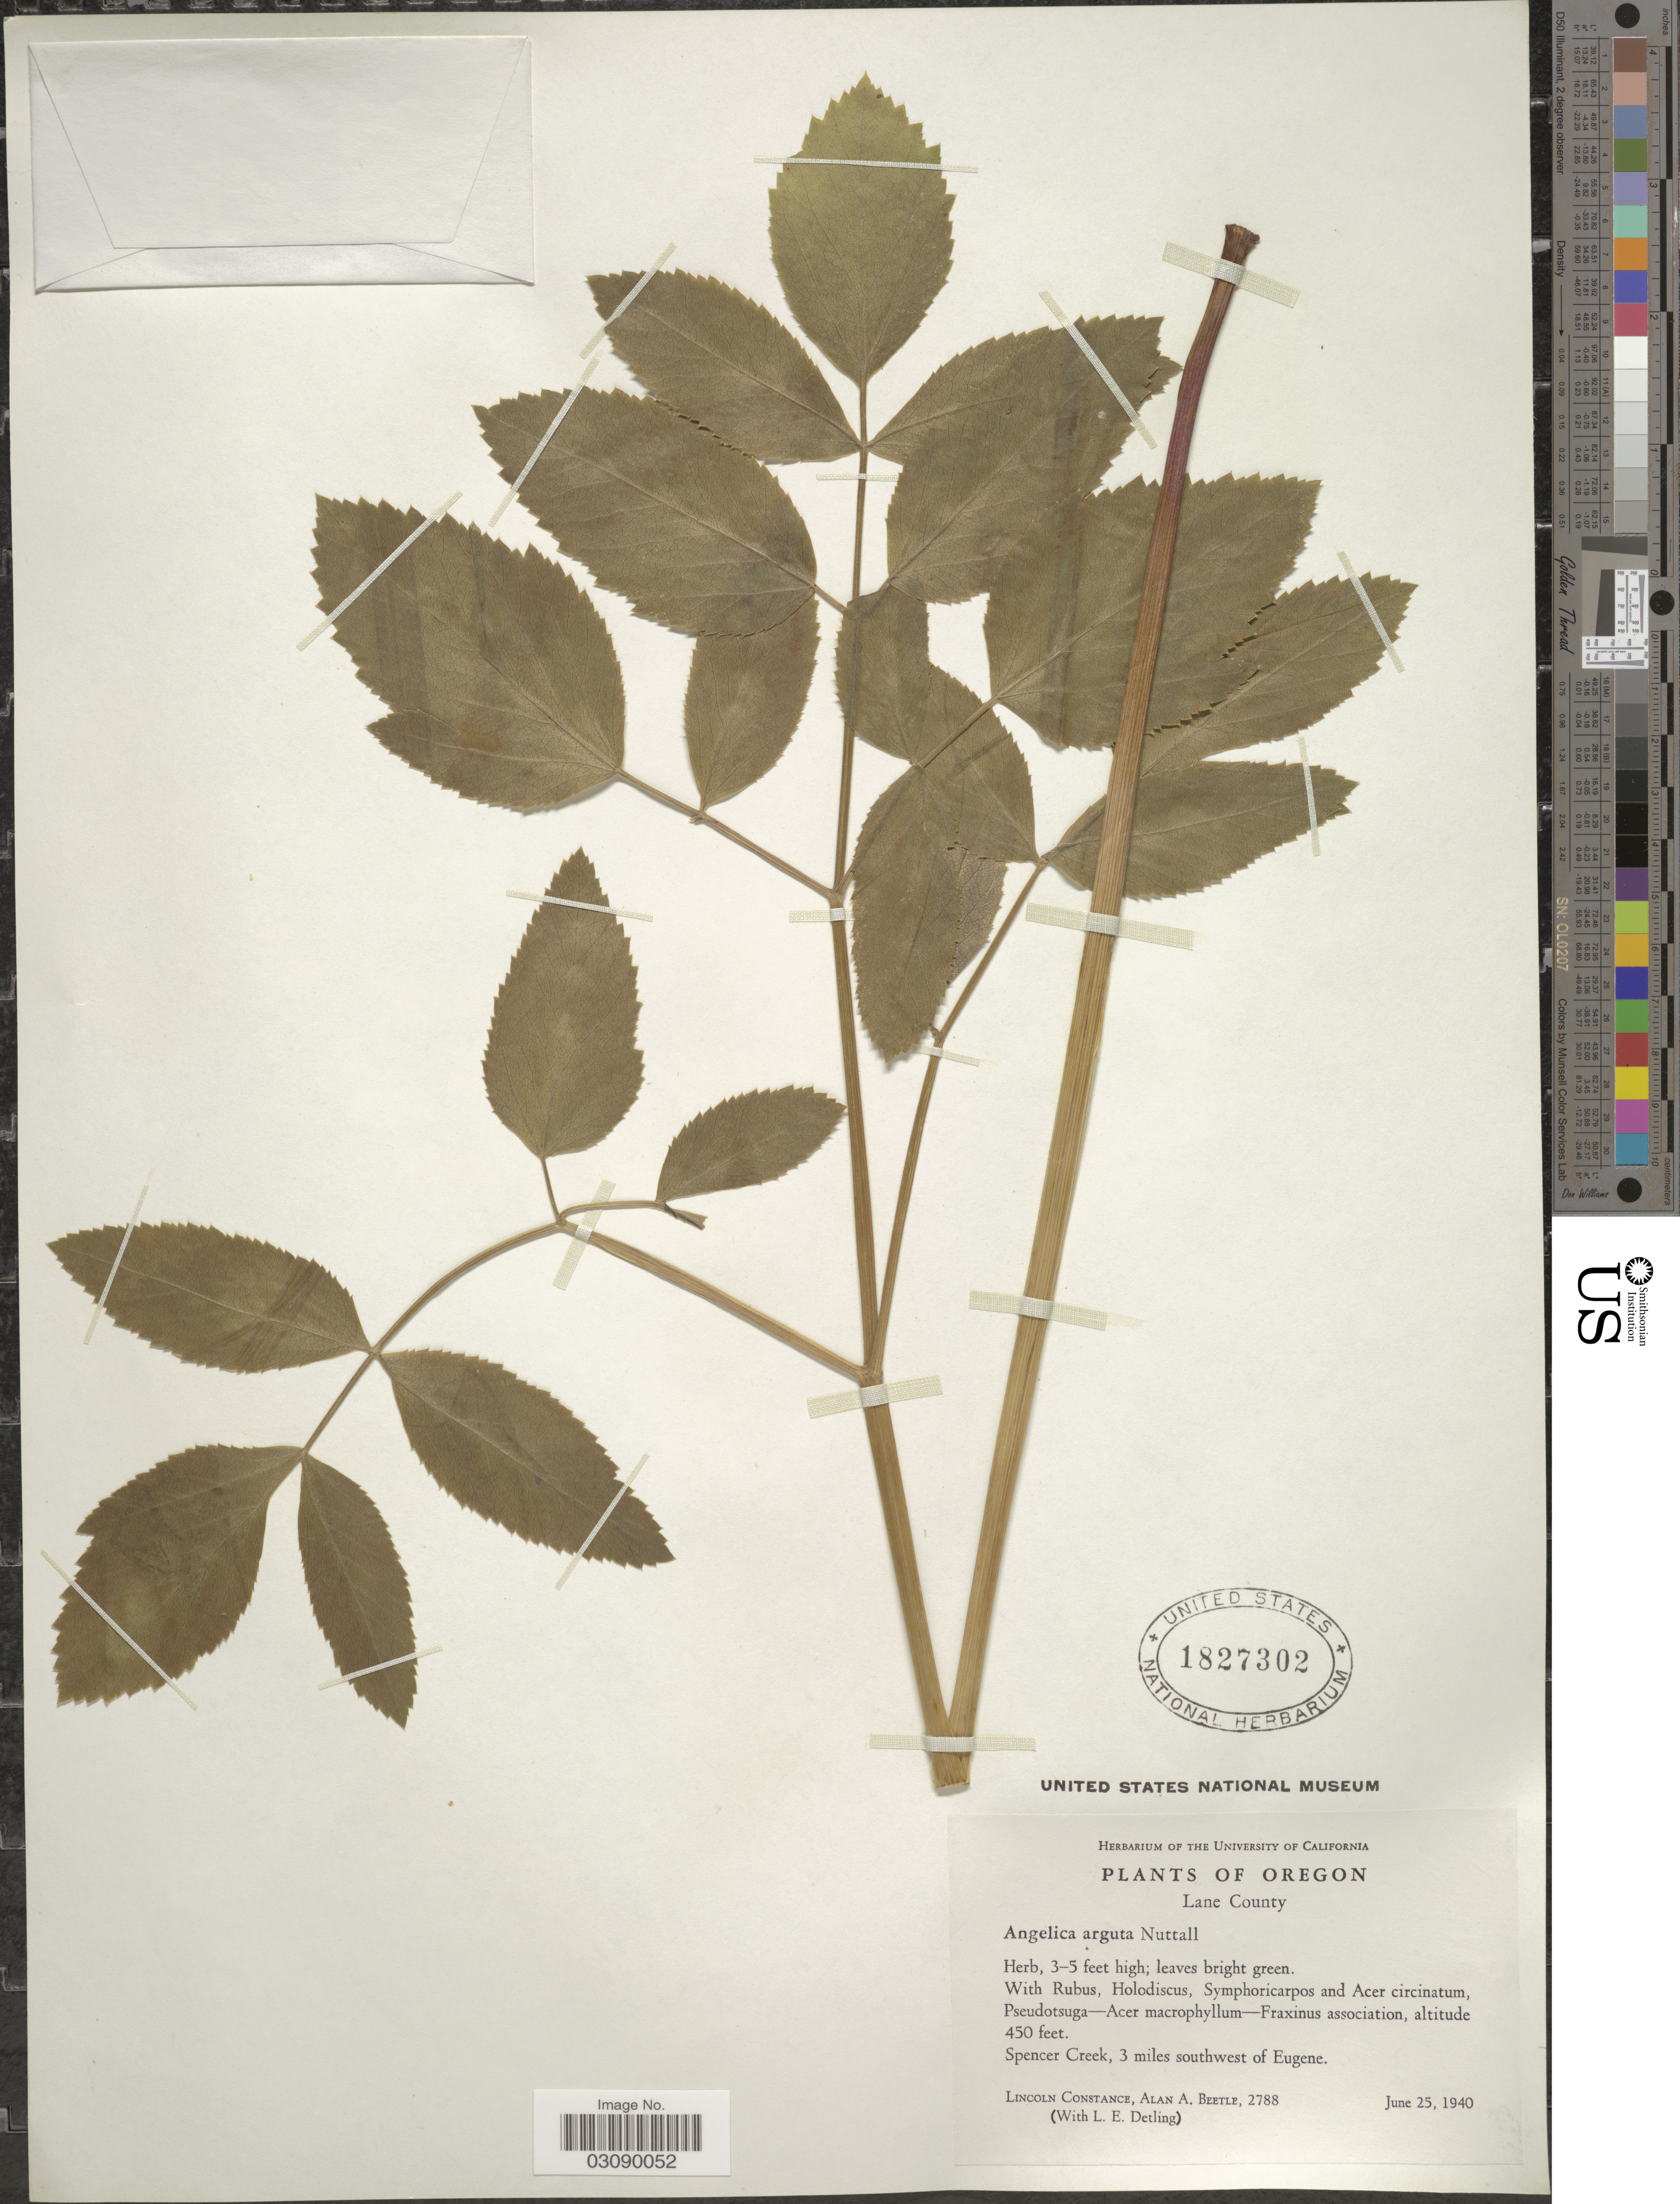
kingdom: Plantae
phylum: Tracheophyta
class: Magnoliopsida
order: Apiales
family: Apiaceae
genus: Angelica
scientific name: Angelica arguta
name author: Nutt.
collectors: L. Constance, A. A. Beetle & L. E. Detling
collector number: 2788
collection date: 1940-06-25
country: United States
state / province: Oregon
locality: Lane County. Spencer Creek, 3 miles southwest of Eugene.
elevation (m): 137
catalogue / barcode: US 1827302